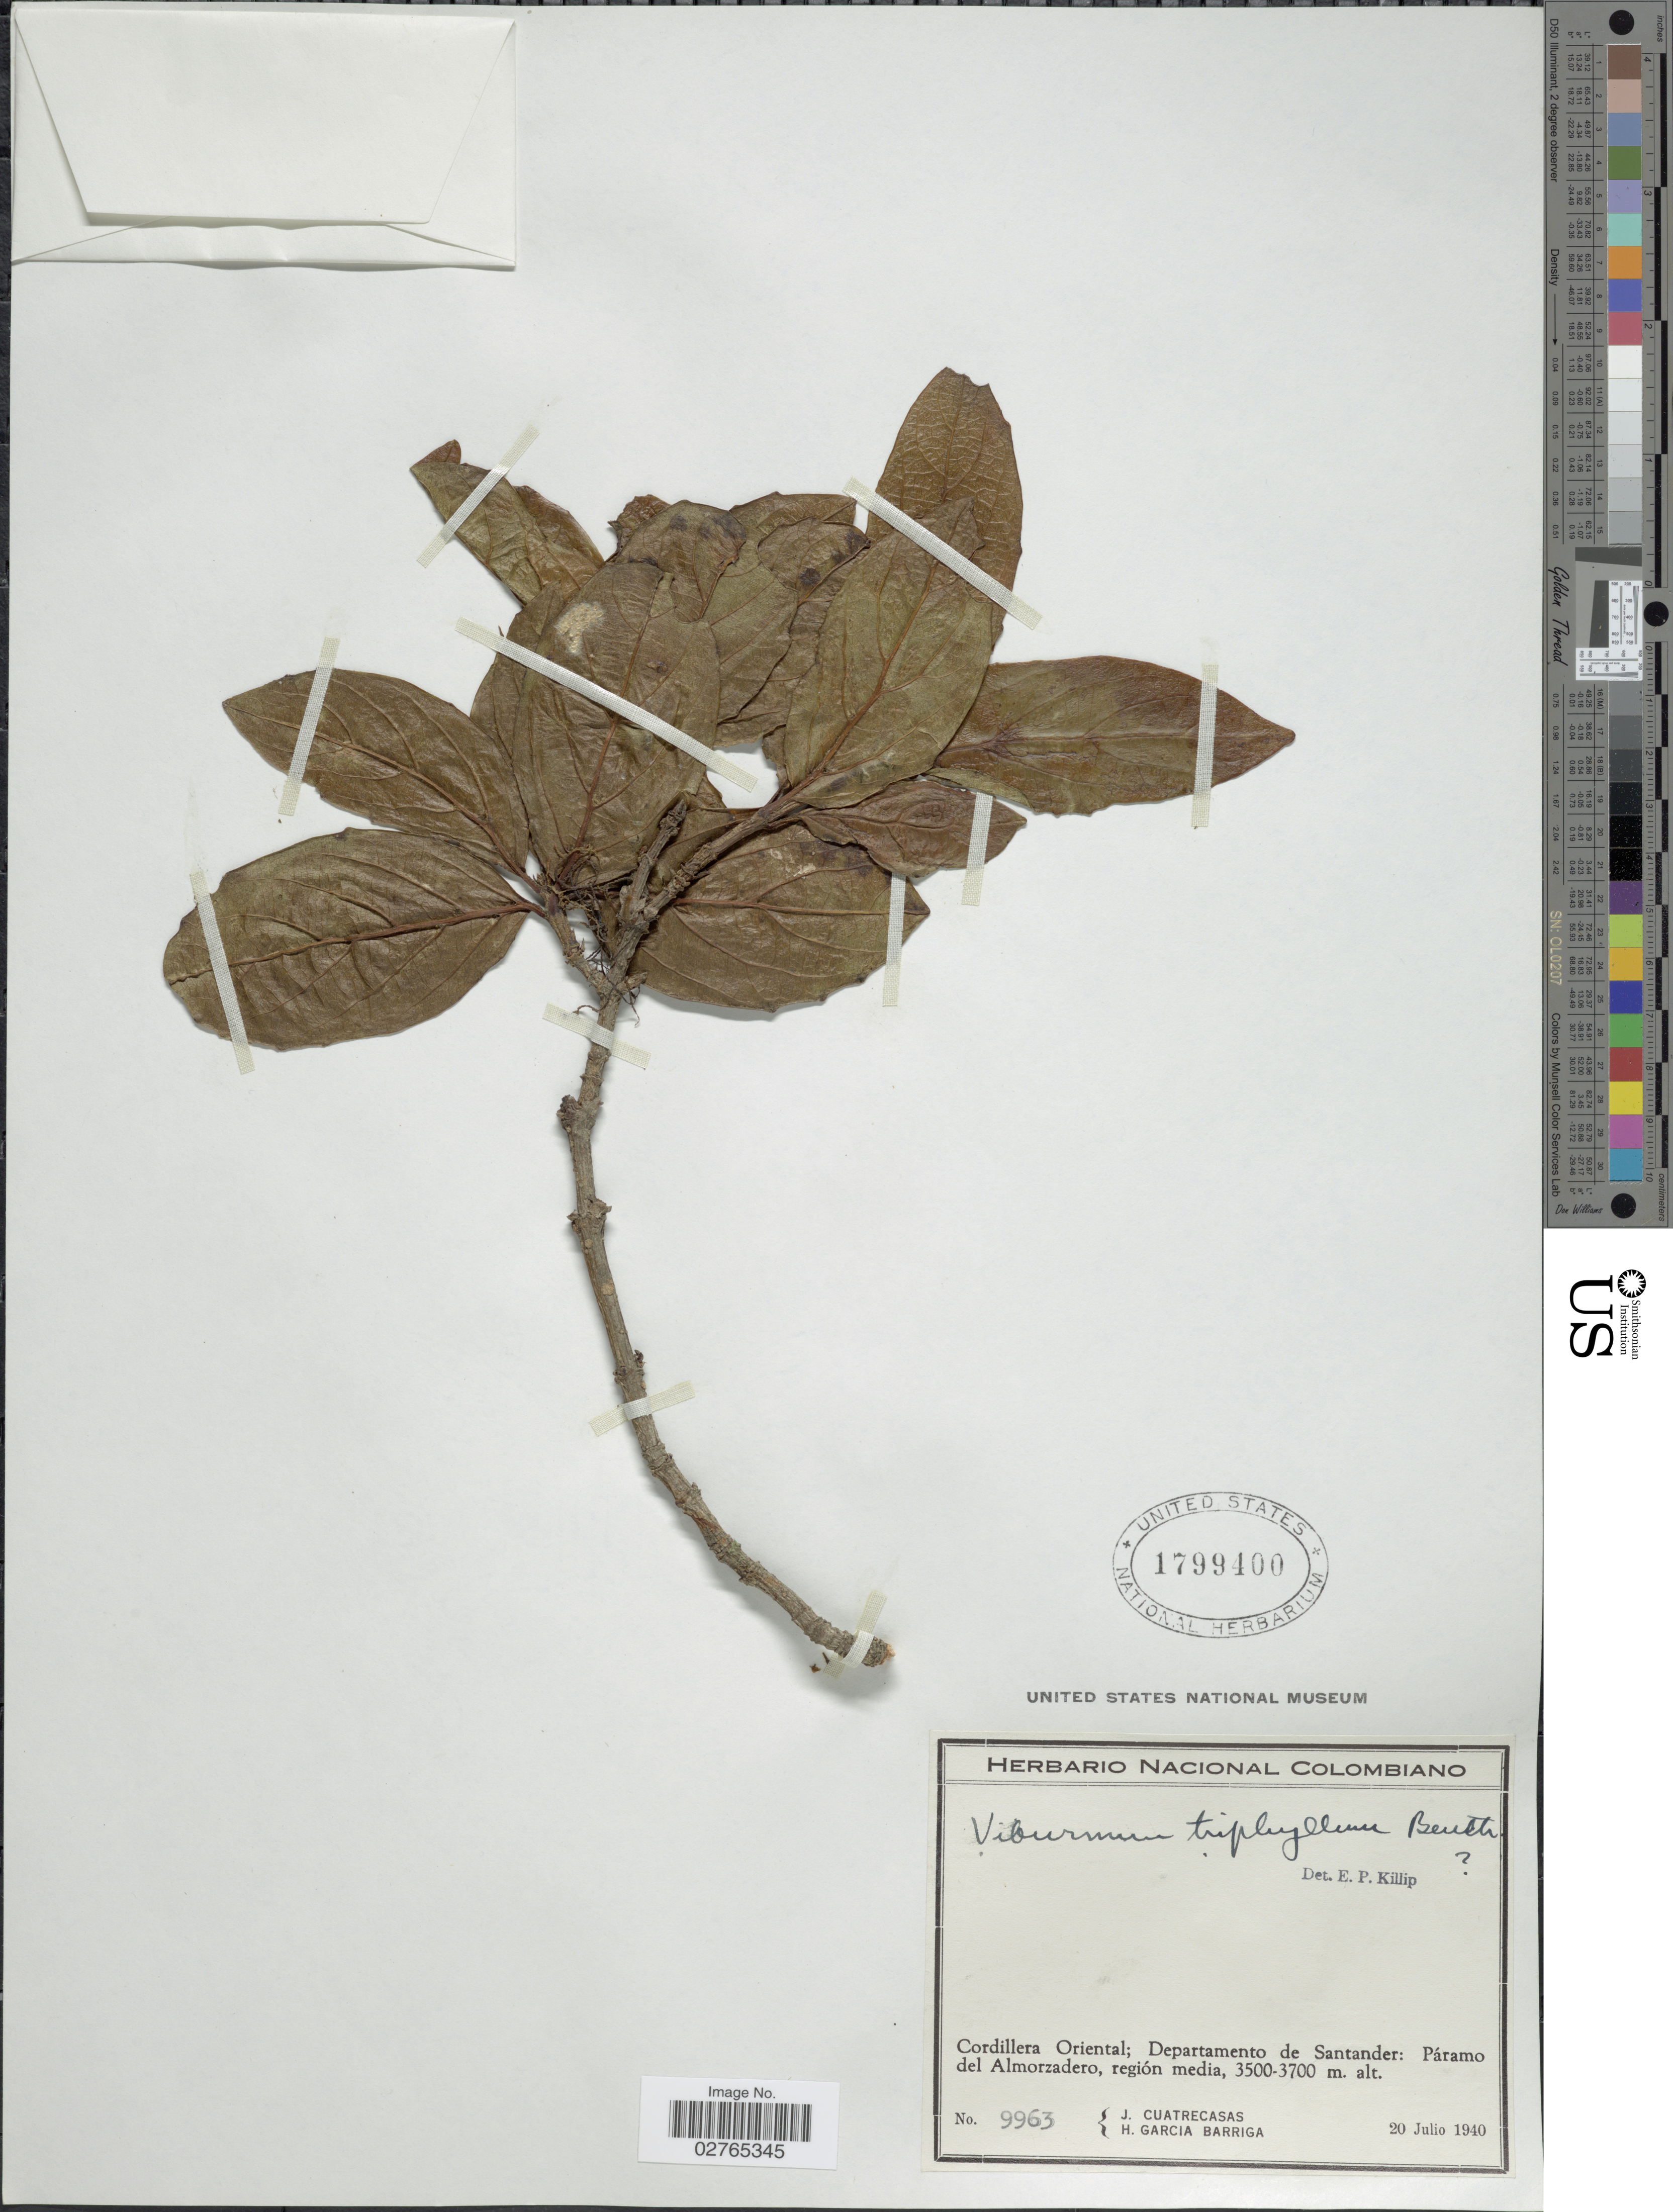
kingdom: Plantae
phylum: Tracheophyta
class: Magnoliopsida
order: Dipsacales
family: Viburnaceae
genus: Viburnum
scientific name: Viburnum triphyllum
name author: Benth.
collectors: J. Cuatrecasas & H. García Barriga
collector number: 9963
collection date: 1940-07-20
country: Colombia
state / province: Santander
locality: Cordillera Oriental; Departamento de Santander: Páramo del Almorzadero, región media.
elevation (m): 3500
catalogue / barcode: US 1799400